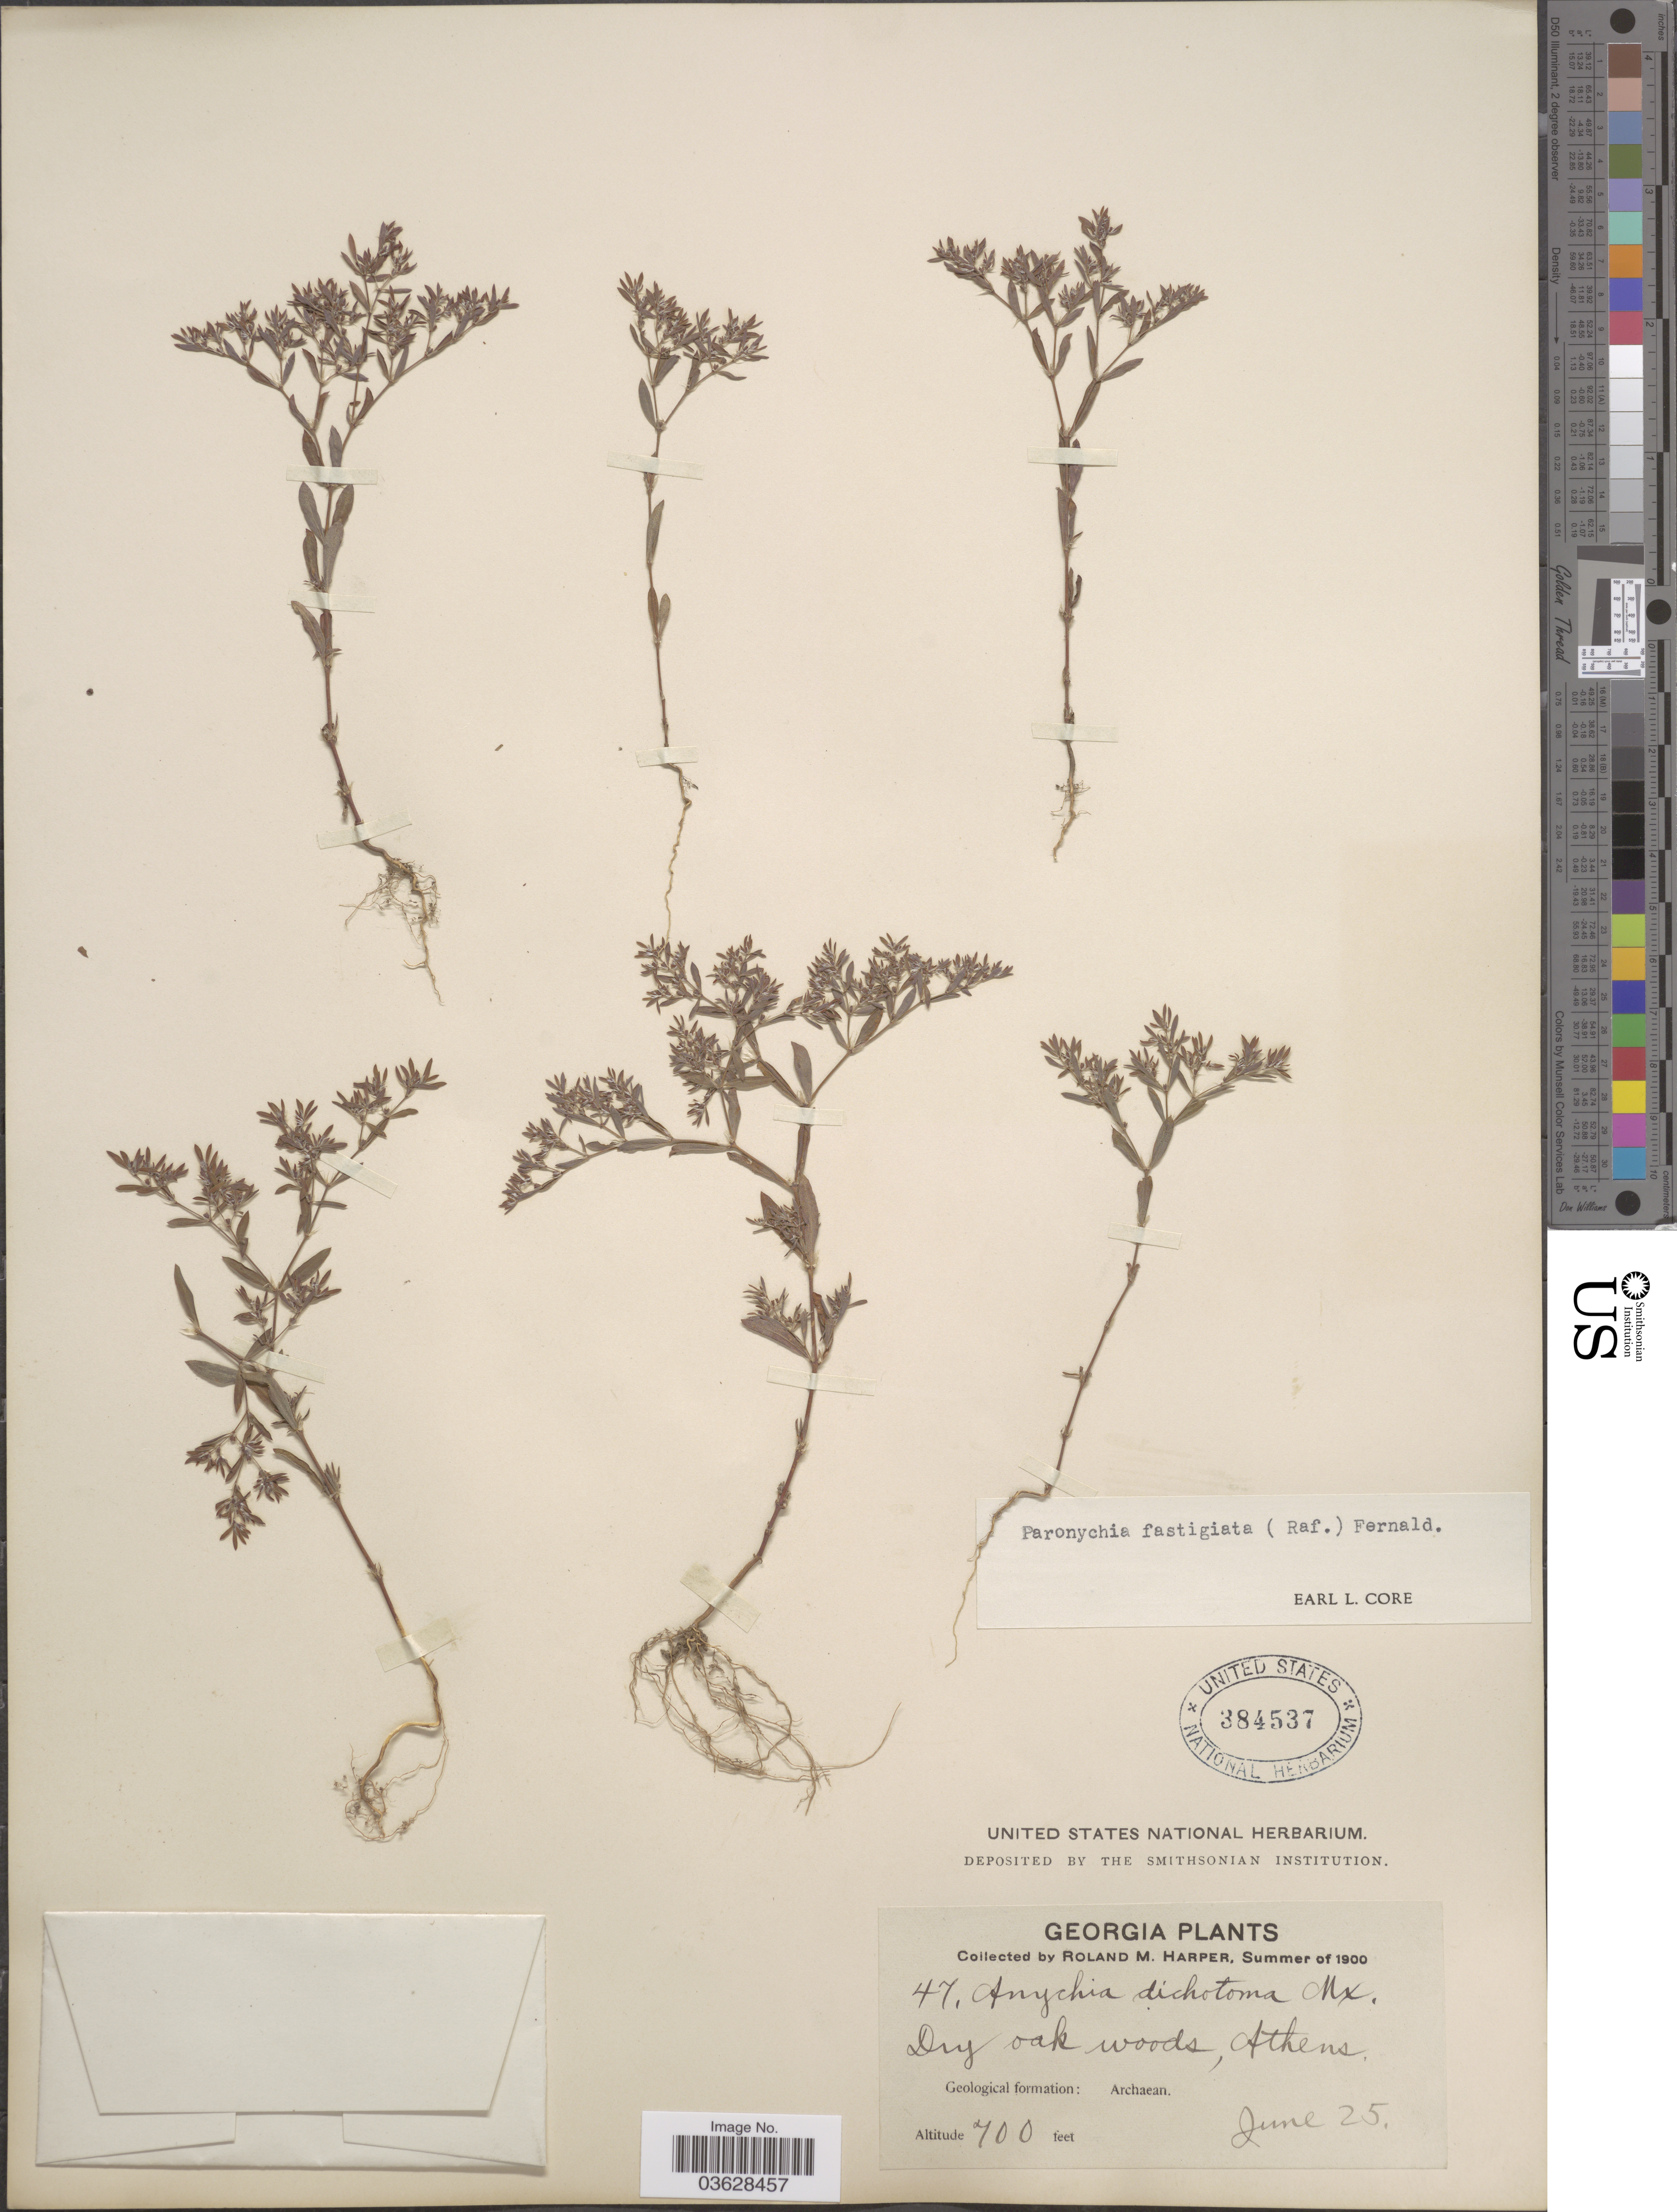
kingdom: Plantae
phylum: Tracheophyta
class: Magnoliopsida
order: Caryophyllales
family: Caryophyllaceae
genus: Paronychia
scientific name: Paronychia fastigiata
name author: (Raf.) Fernald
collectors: R. M. Harper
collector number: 47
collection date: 1900-06-25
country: United States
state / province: Georgia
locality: Athens. Geological formation: Archaean.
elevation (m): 213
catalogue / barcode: US 384537